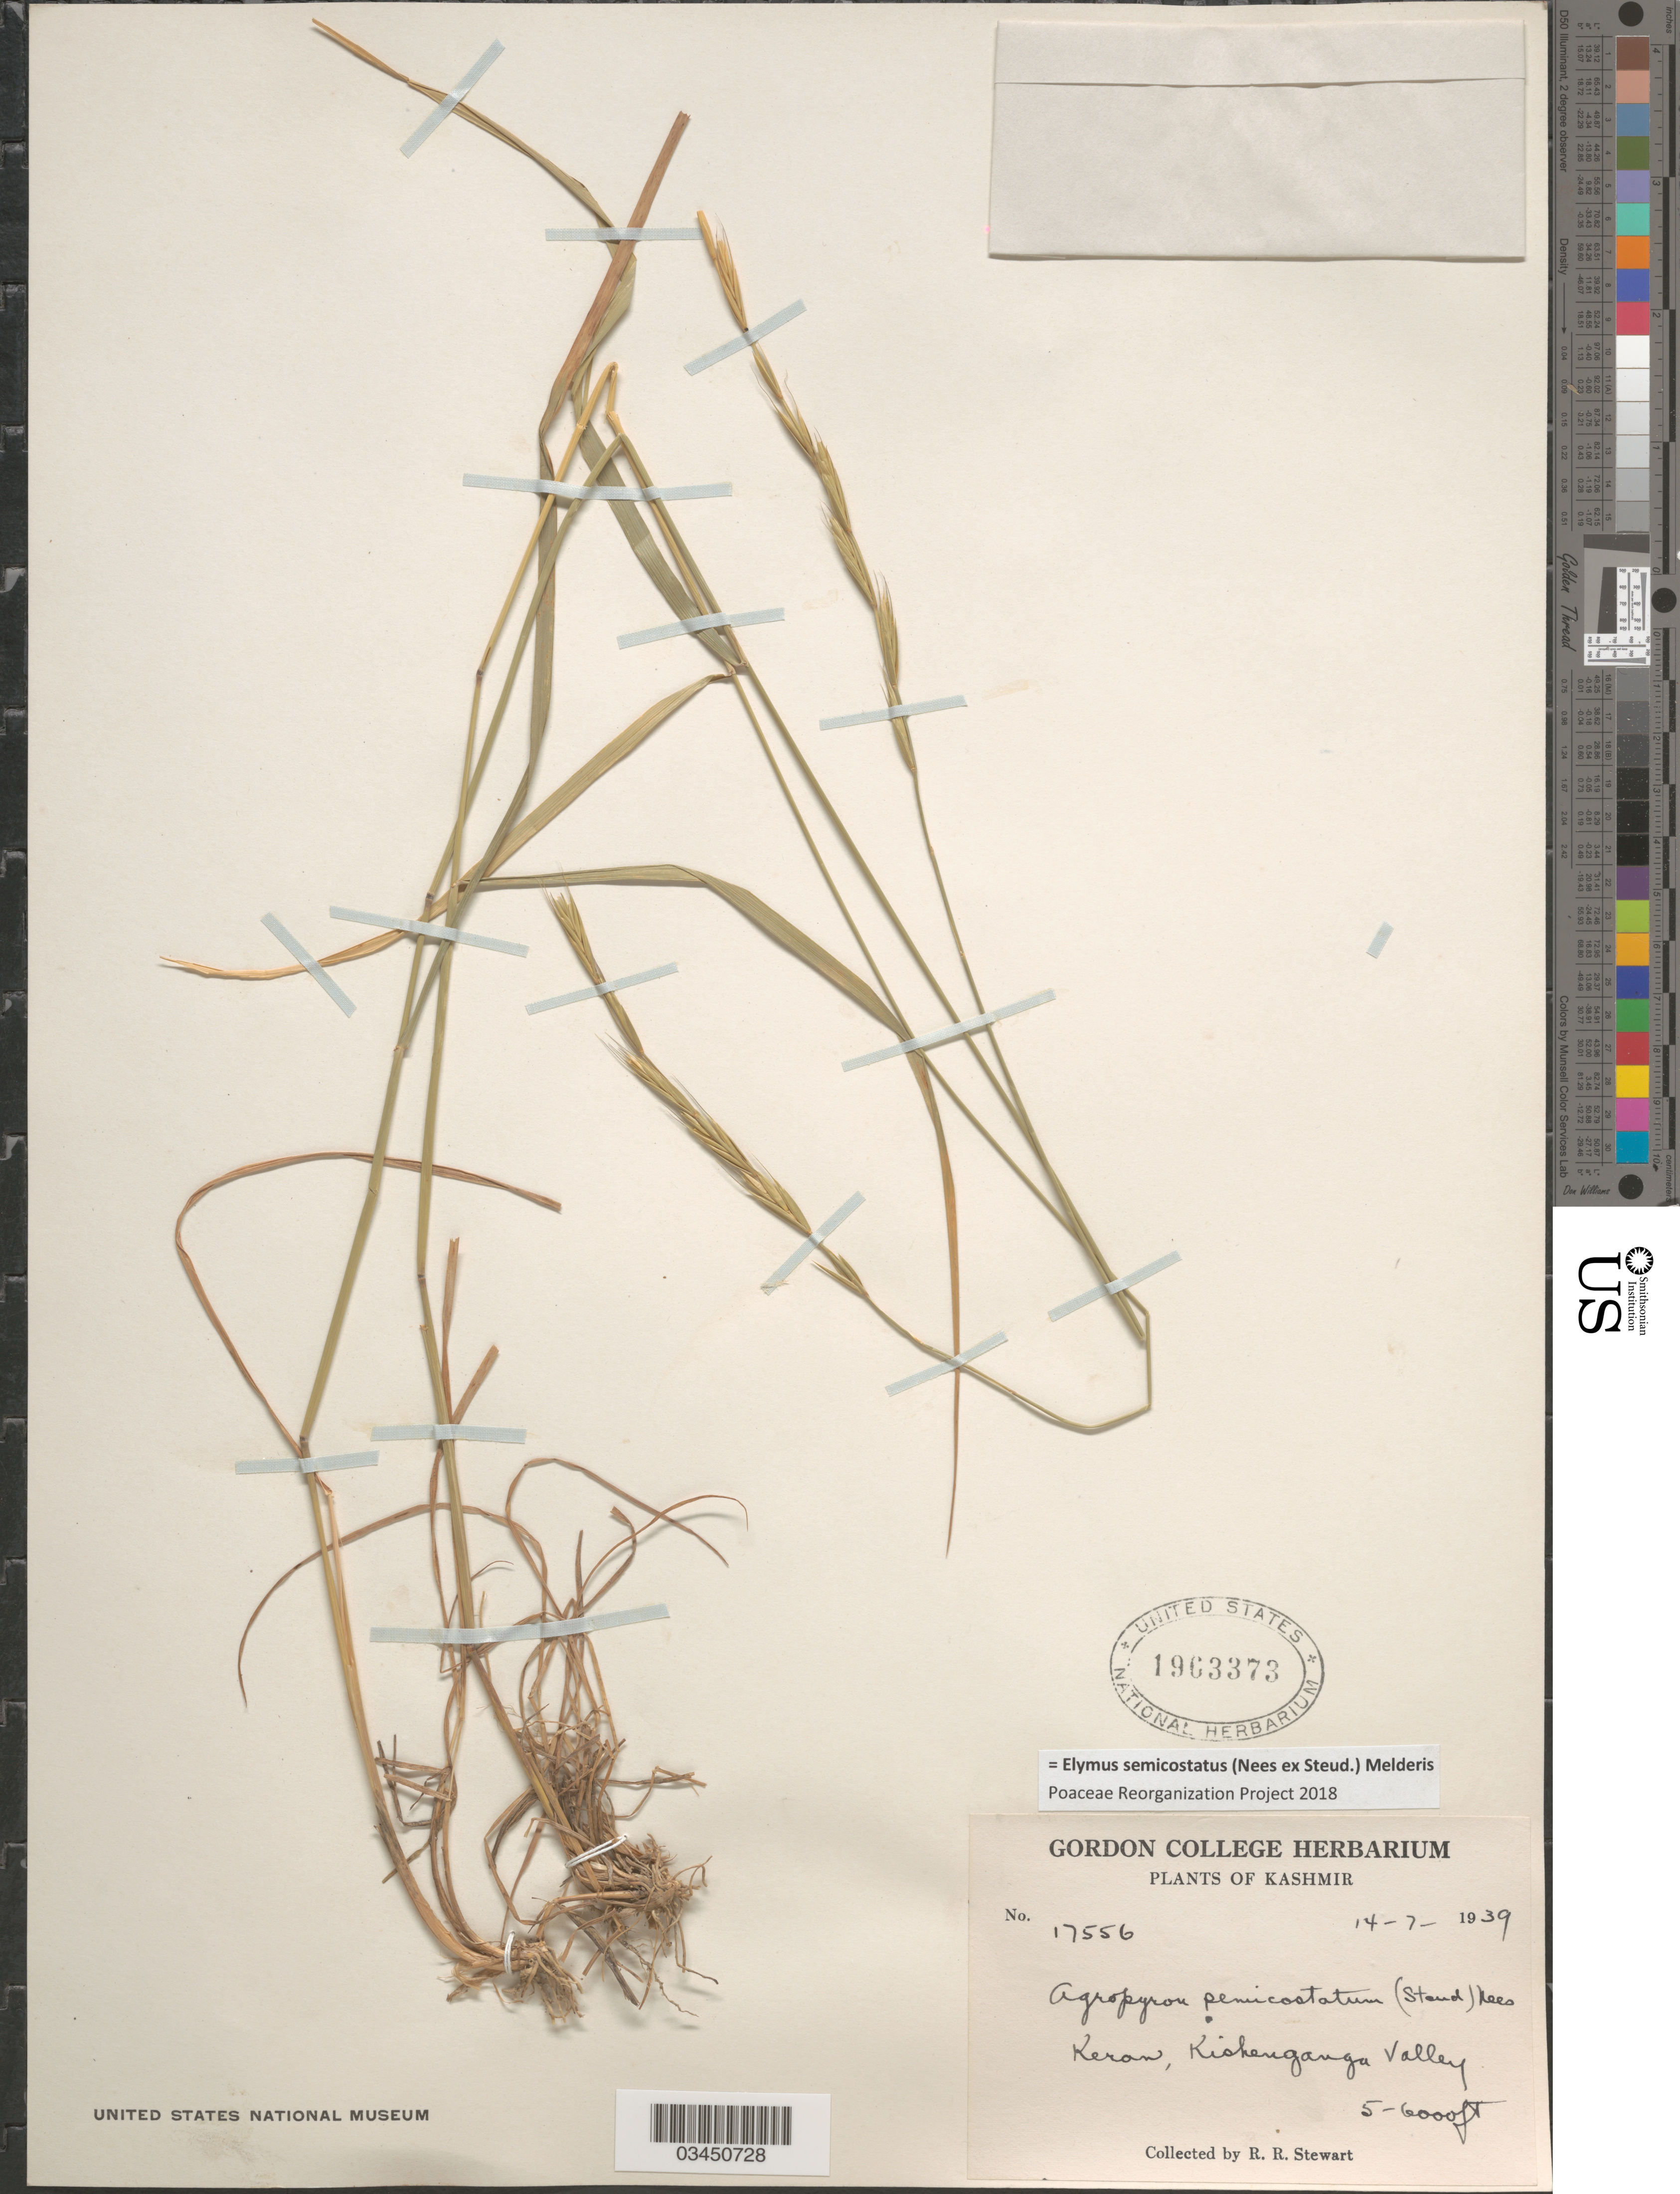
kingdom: Plantae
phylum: Tracheophyta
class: Liliopsida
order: Poales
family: Poaceae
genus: Elymus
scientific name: Elymus semicostatus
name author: (Nees ex Steud.) Melderis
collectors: R. Stewart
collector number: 17556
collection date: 1939-07-14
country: India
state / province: Jammu and Kashmir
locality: Kashmir. Keran, Kishenganga.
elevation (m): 1524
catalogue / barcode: US 1963373